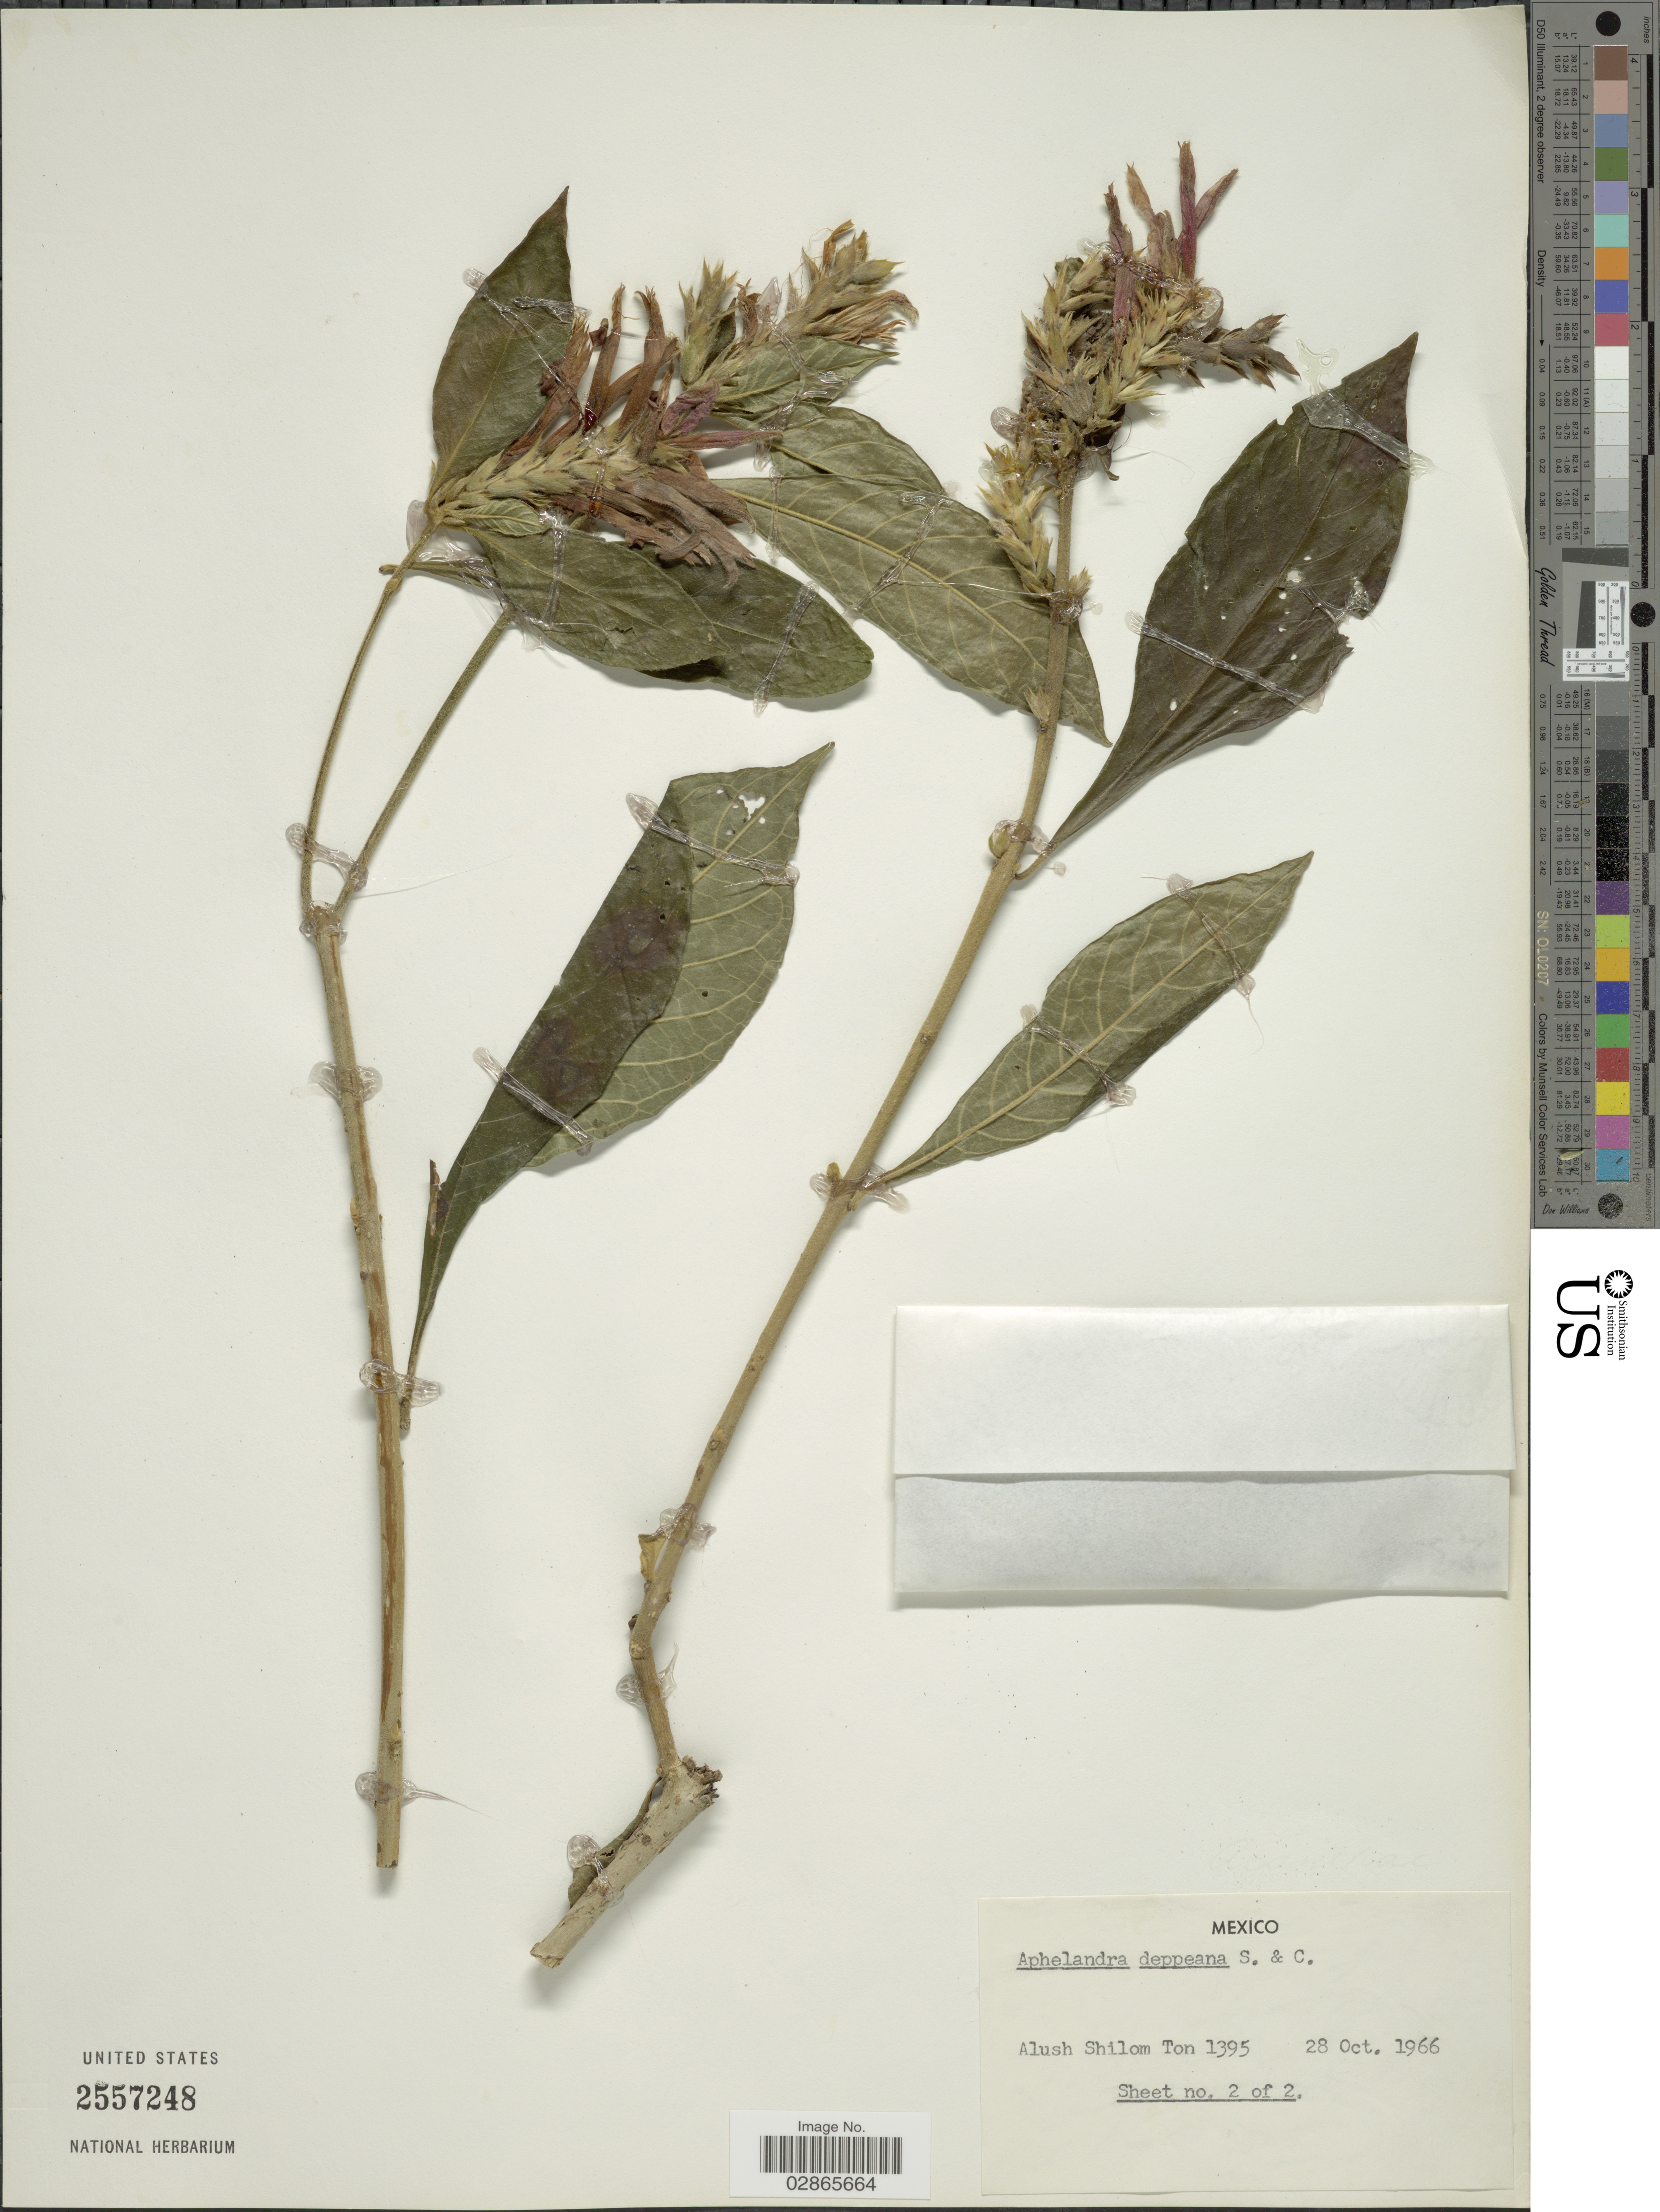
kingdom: Plantae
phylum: Tracheophyta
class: Magnoliopsida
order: Lamiales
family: Acanthaceae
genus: Aphelandra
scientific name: Aphelandra deppeana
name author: Schltdl. & Cham.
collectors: A. M. Ton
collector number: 1395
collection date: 1966-10-28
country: Mexico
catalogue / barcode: US 2557248